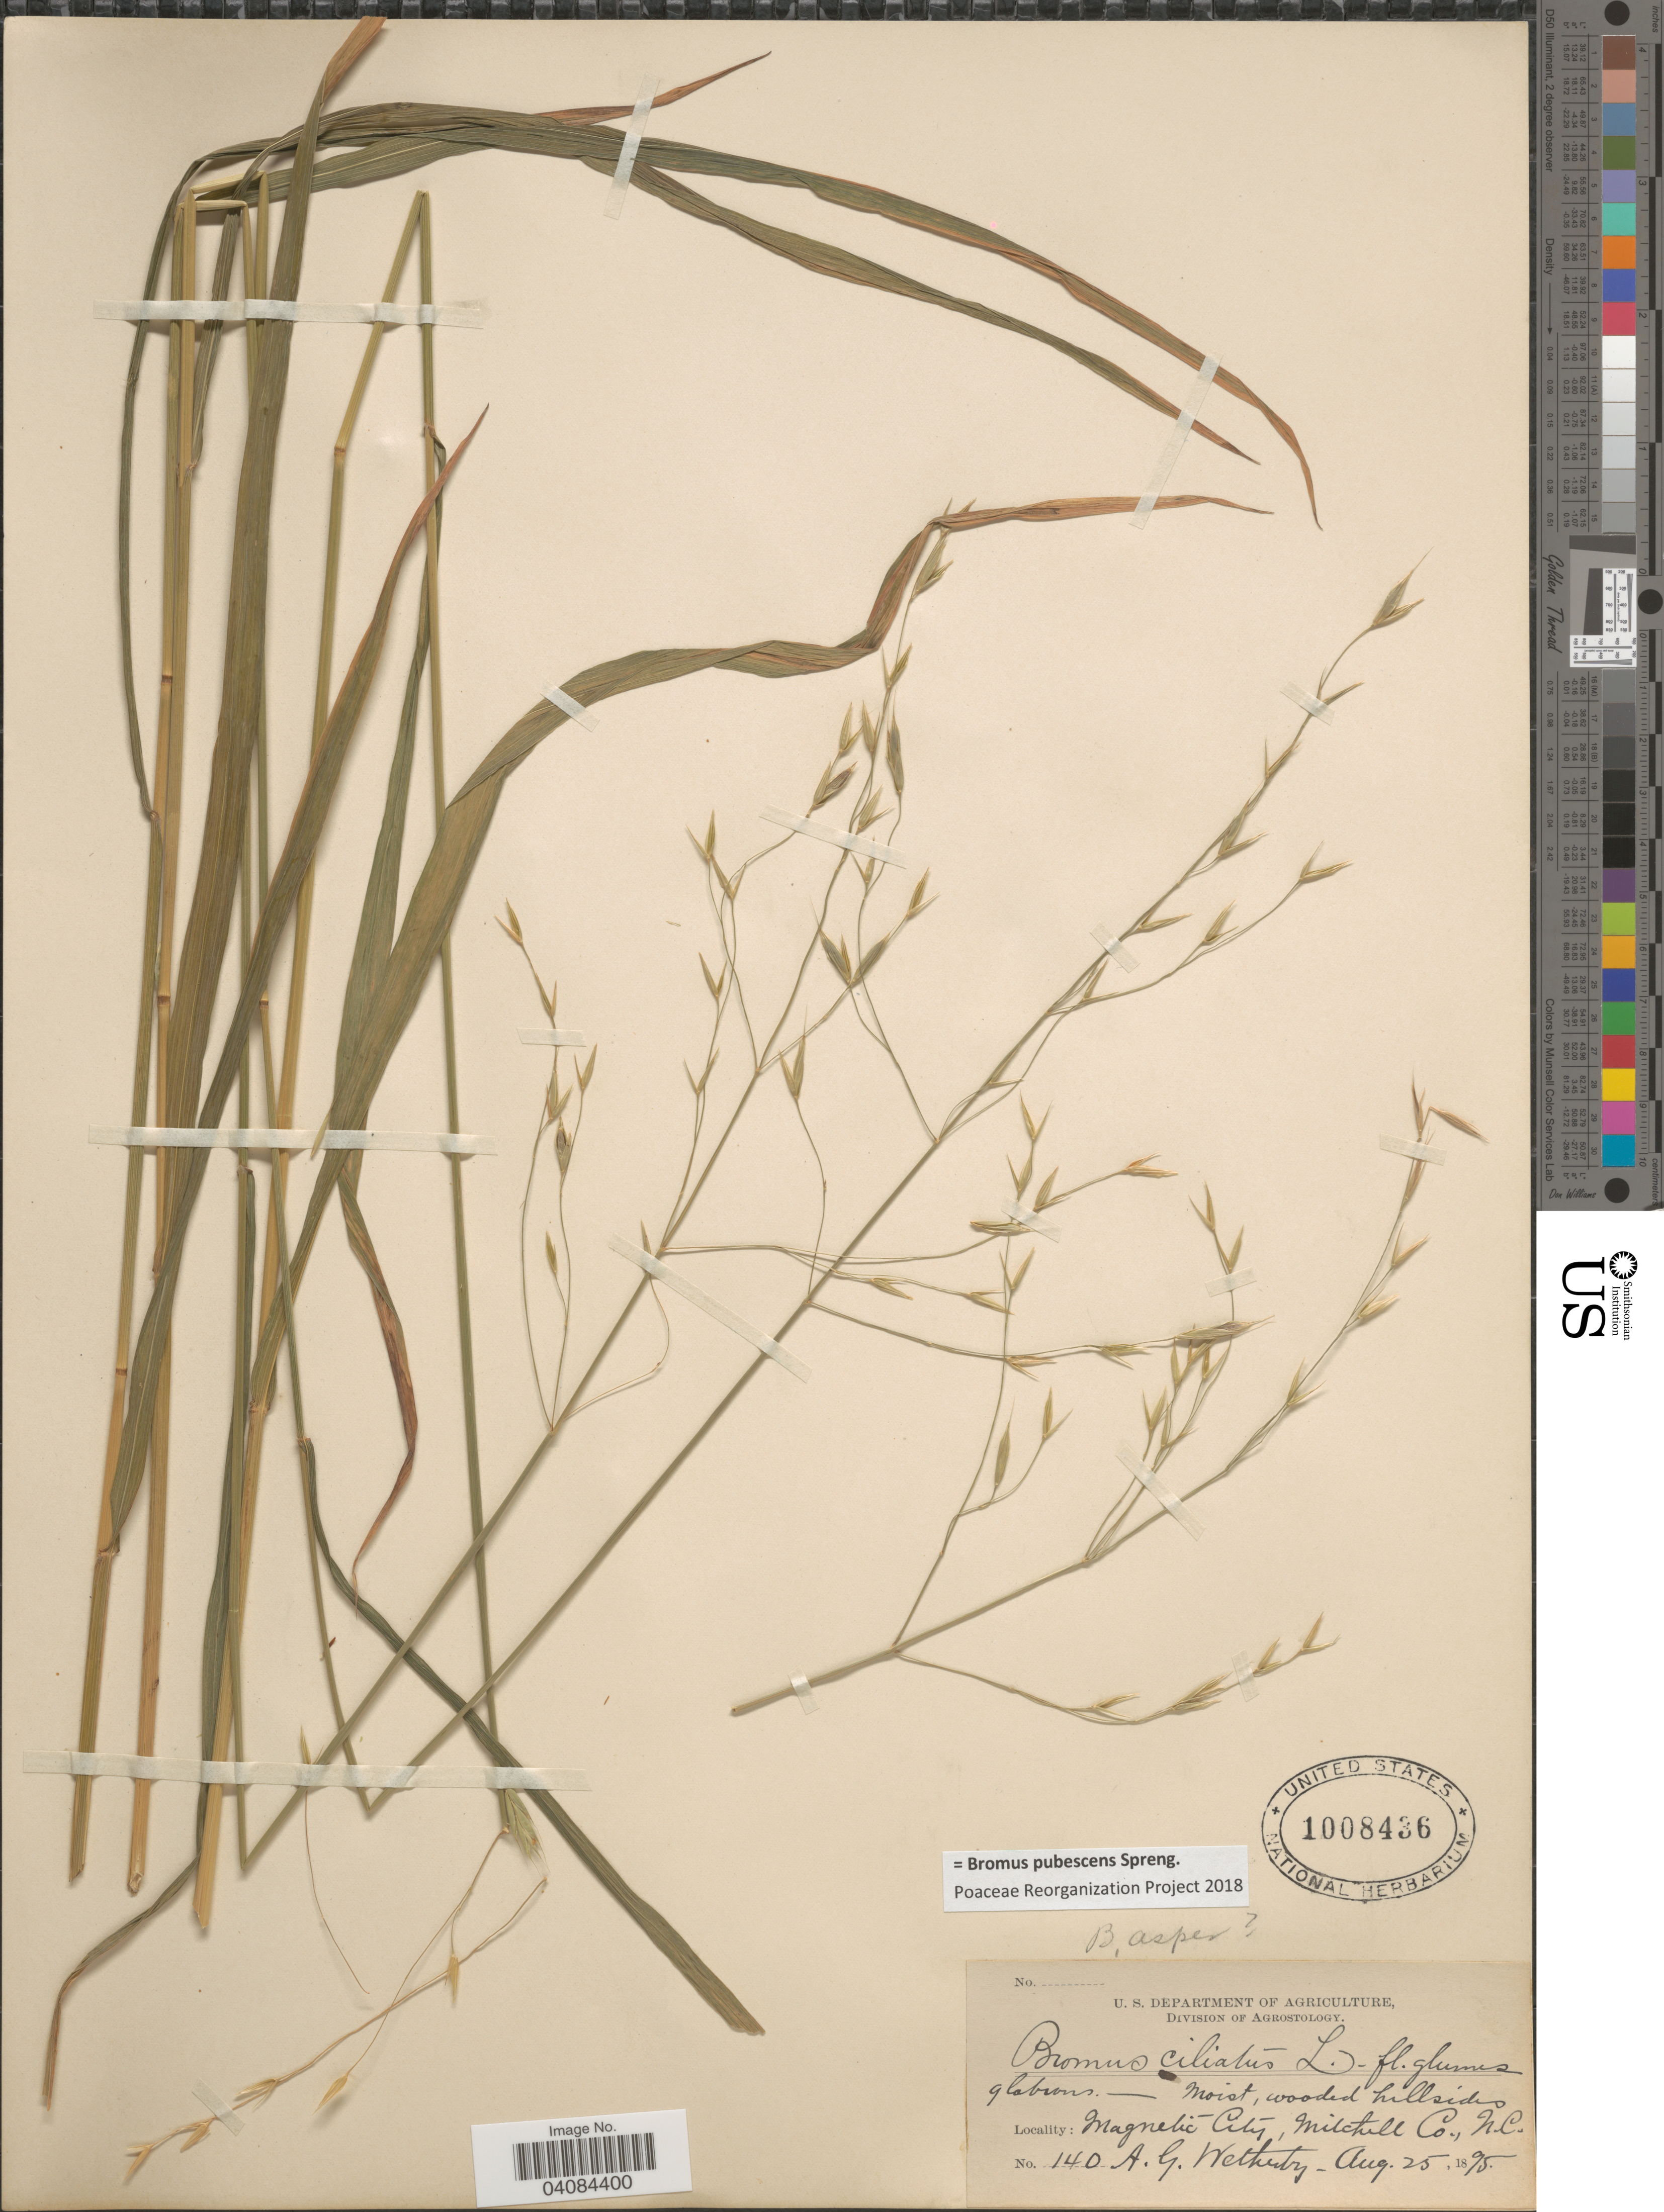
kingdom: Plantae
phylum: Tracheophyta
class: Liliopsida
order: Poales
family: Poaceae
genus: Bromus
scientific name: Bromus pubescens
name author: Muhl. ex Willd.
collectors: A. Wetherby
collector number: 140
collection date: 1895-08-25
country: United States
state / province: North Carolina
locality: Moist, wooded hillsides. Magnetic City, Mitchell Co.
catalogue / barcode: US 1008436